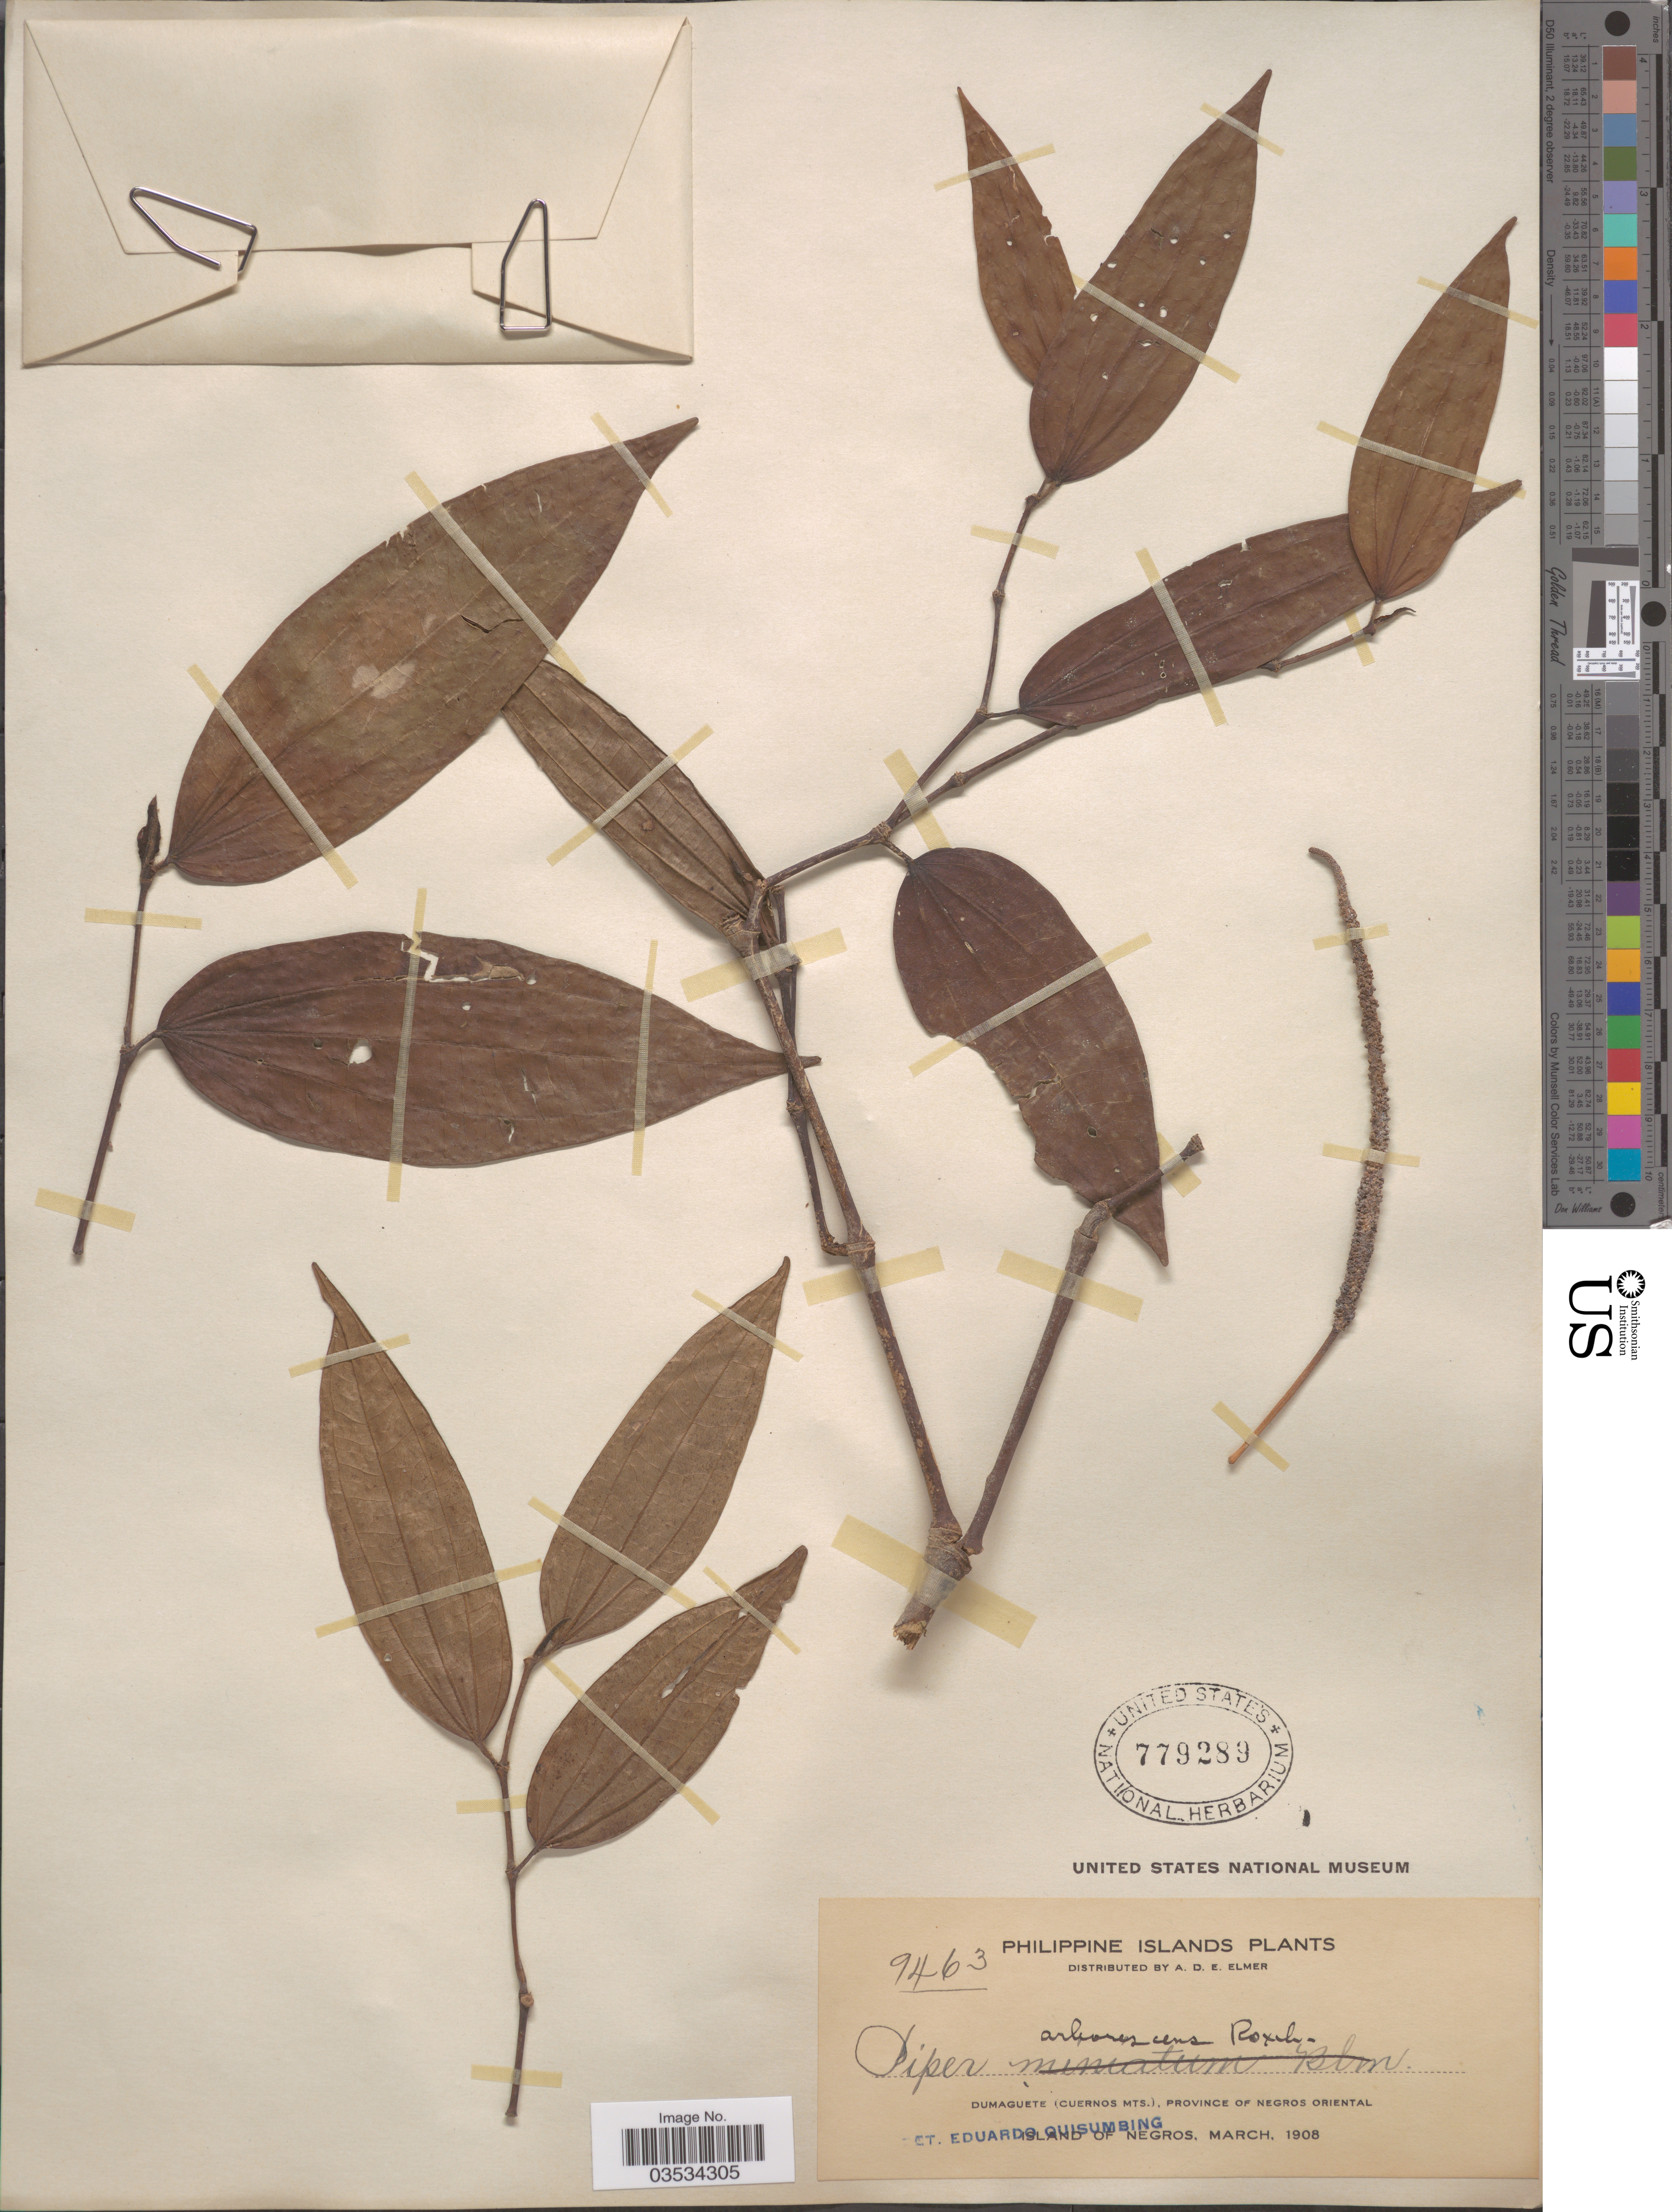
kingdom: Plantae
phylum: Tracheophyta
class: Magnoliopsida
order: Piperales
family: Piperaceae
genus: Piper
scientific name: Piper arborescens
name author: Roxb.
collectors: A. D. E. Elmer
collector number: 9463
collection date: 1908-03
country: Philippines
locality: Philippine Islands. Dumaguete (Cuernos Mts.), Province of Negros Oriental. Island of Negros.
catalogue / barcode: US 779289